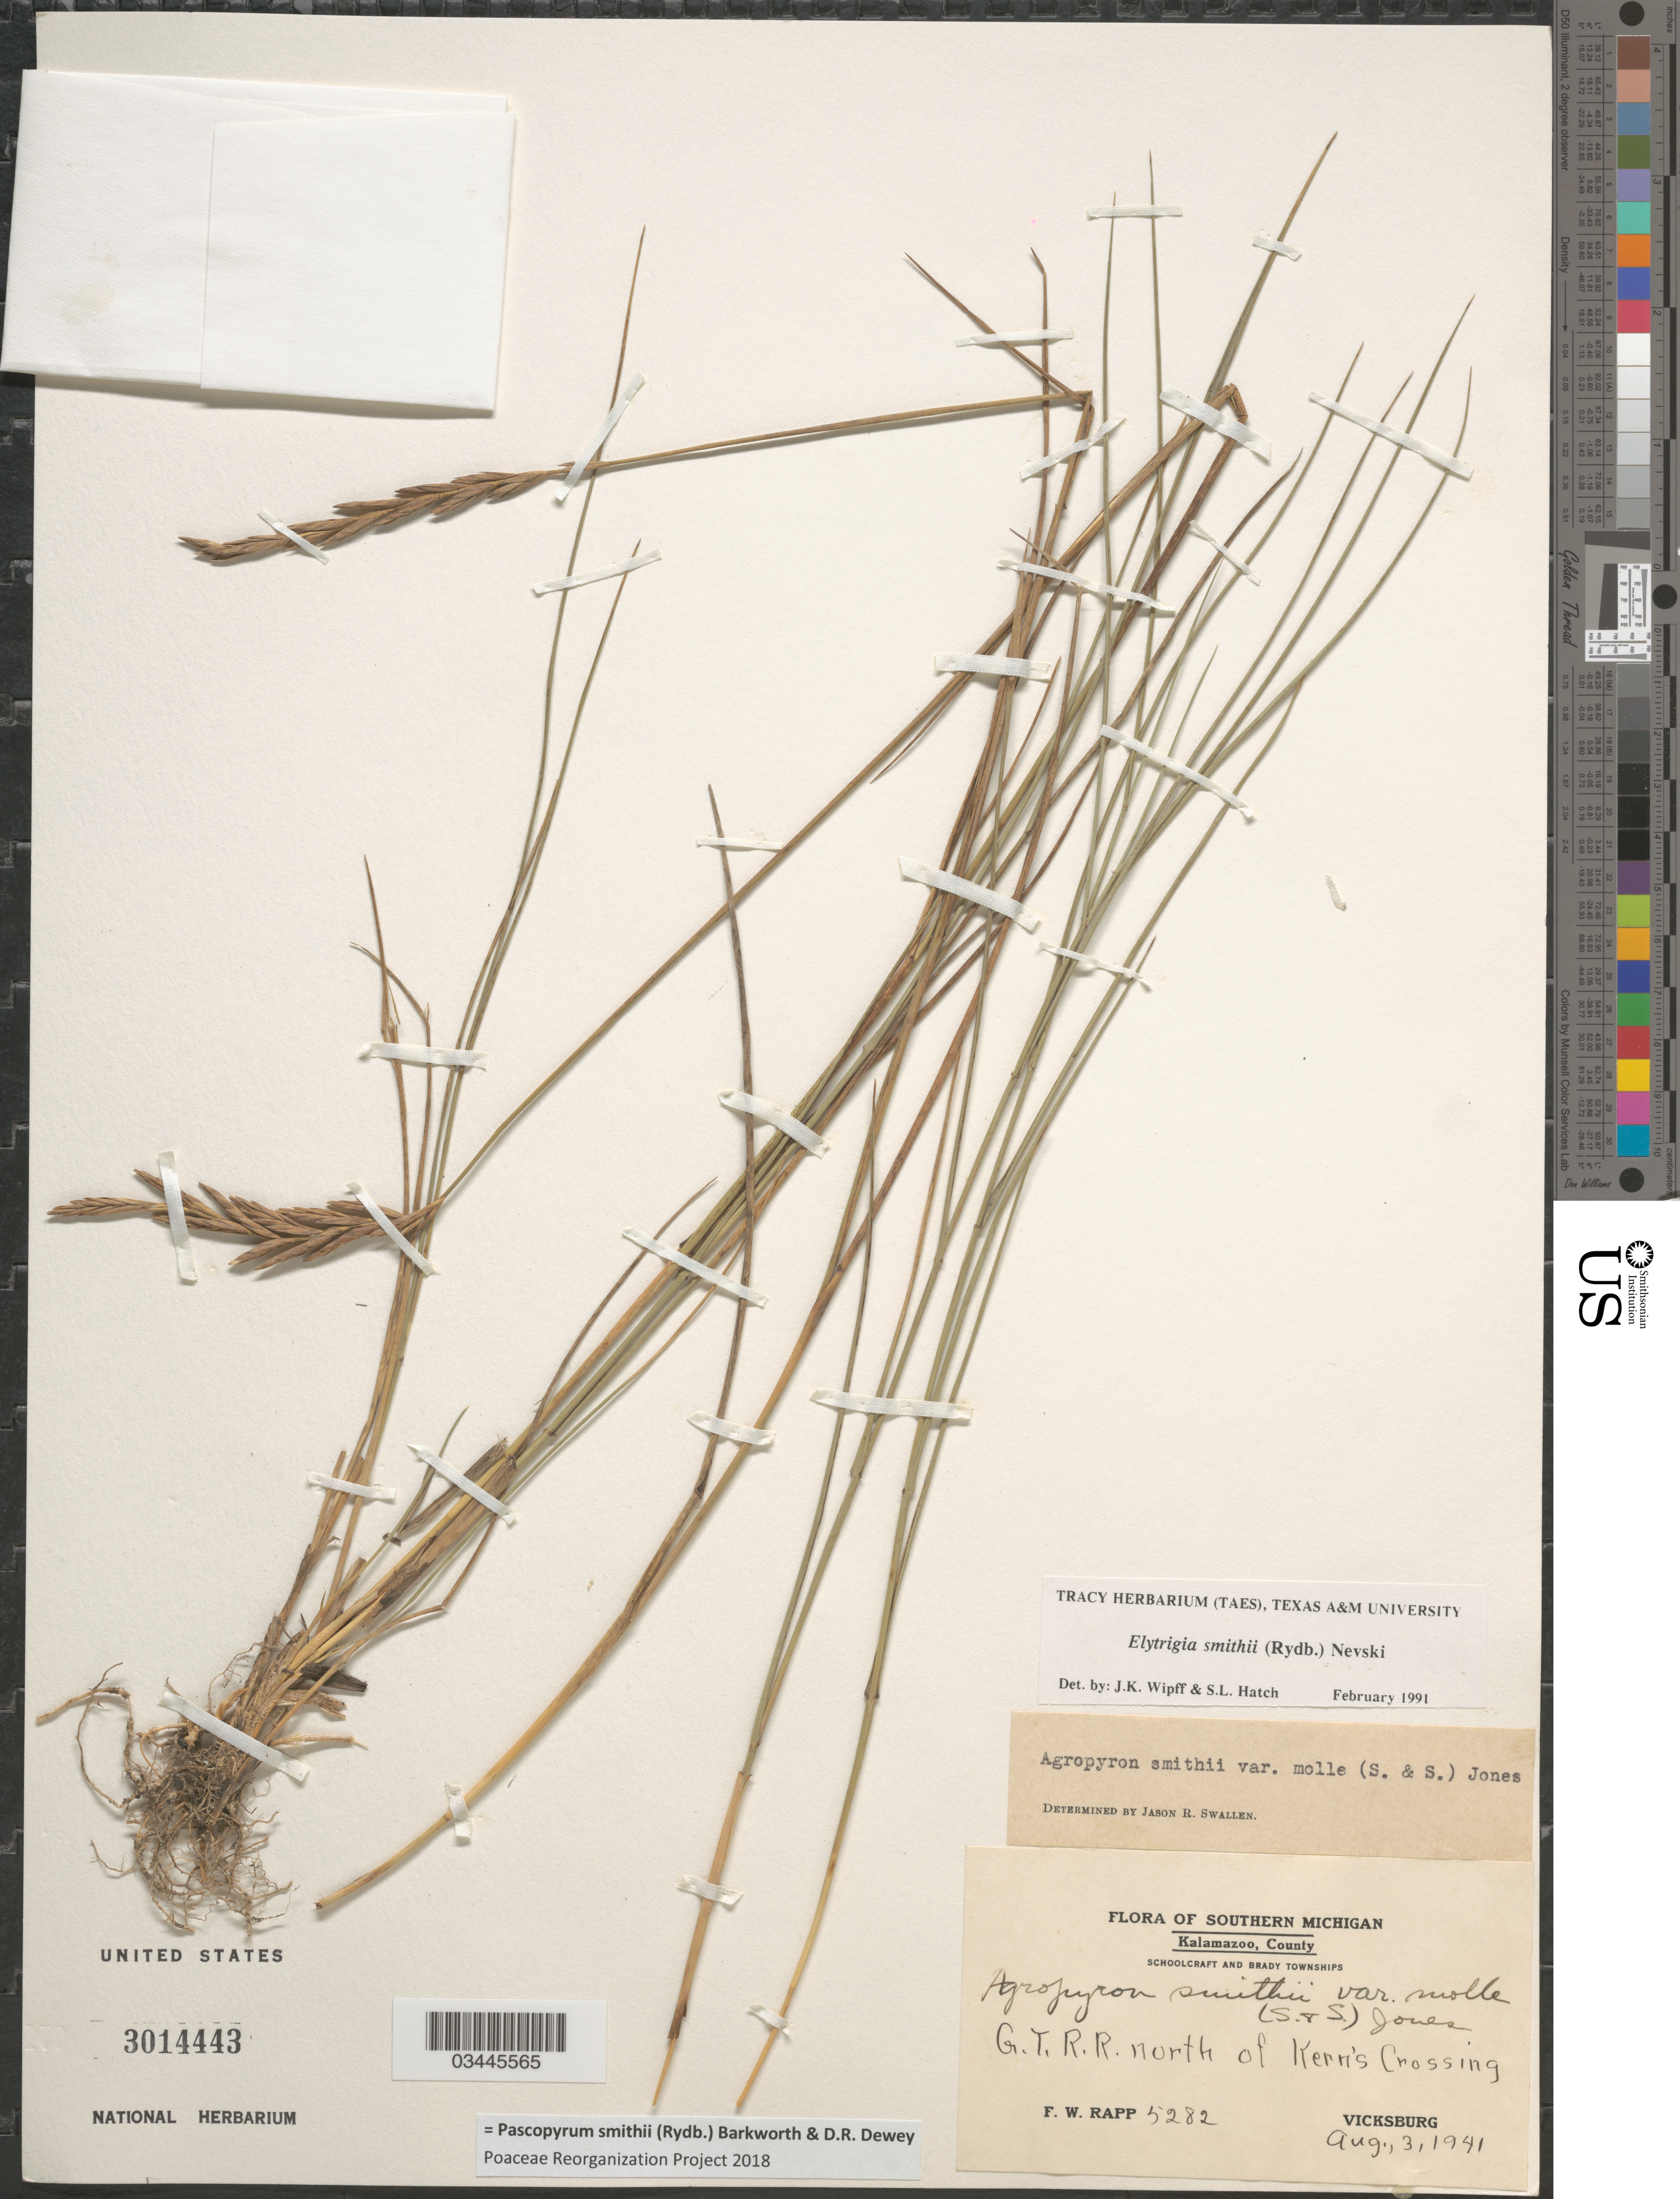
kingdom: Plantae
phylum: Tracheophyta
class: Liliopsida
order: Poales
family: Poaceae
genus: Pascopyrum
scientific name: Pascopyrum smithii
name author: (Rydb.) Barkworth & Dewey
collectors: F. Rapp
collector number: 5282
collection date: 1941-08-03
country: United States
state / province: Michigan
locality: Southern Michigan. Kalamazoo County. Schoolcraft and Brady Townships. G.T.R.R. north of Kern's Crossing. Vicksburg.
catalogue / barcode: US 3014443